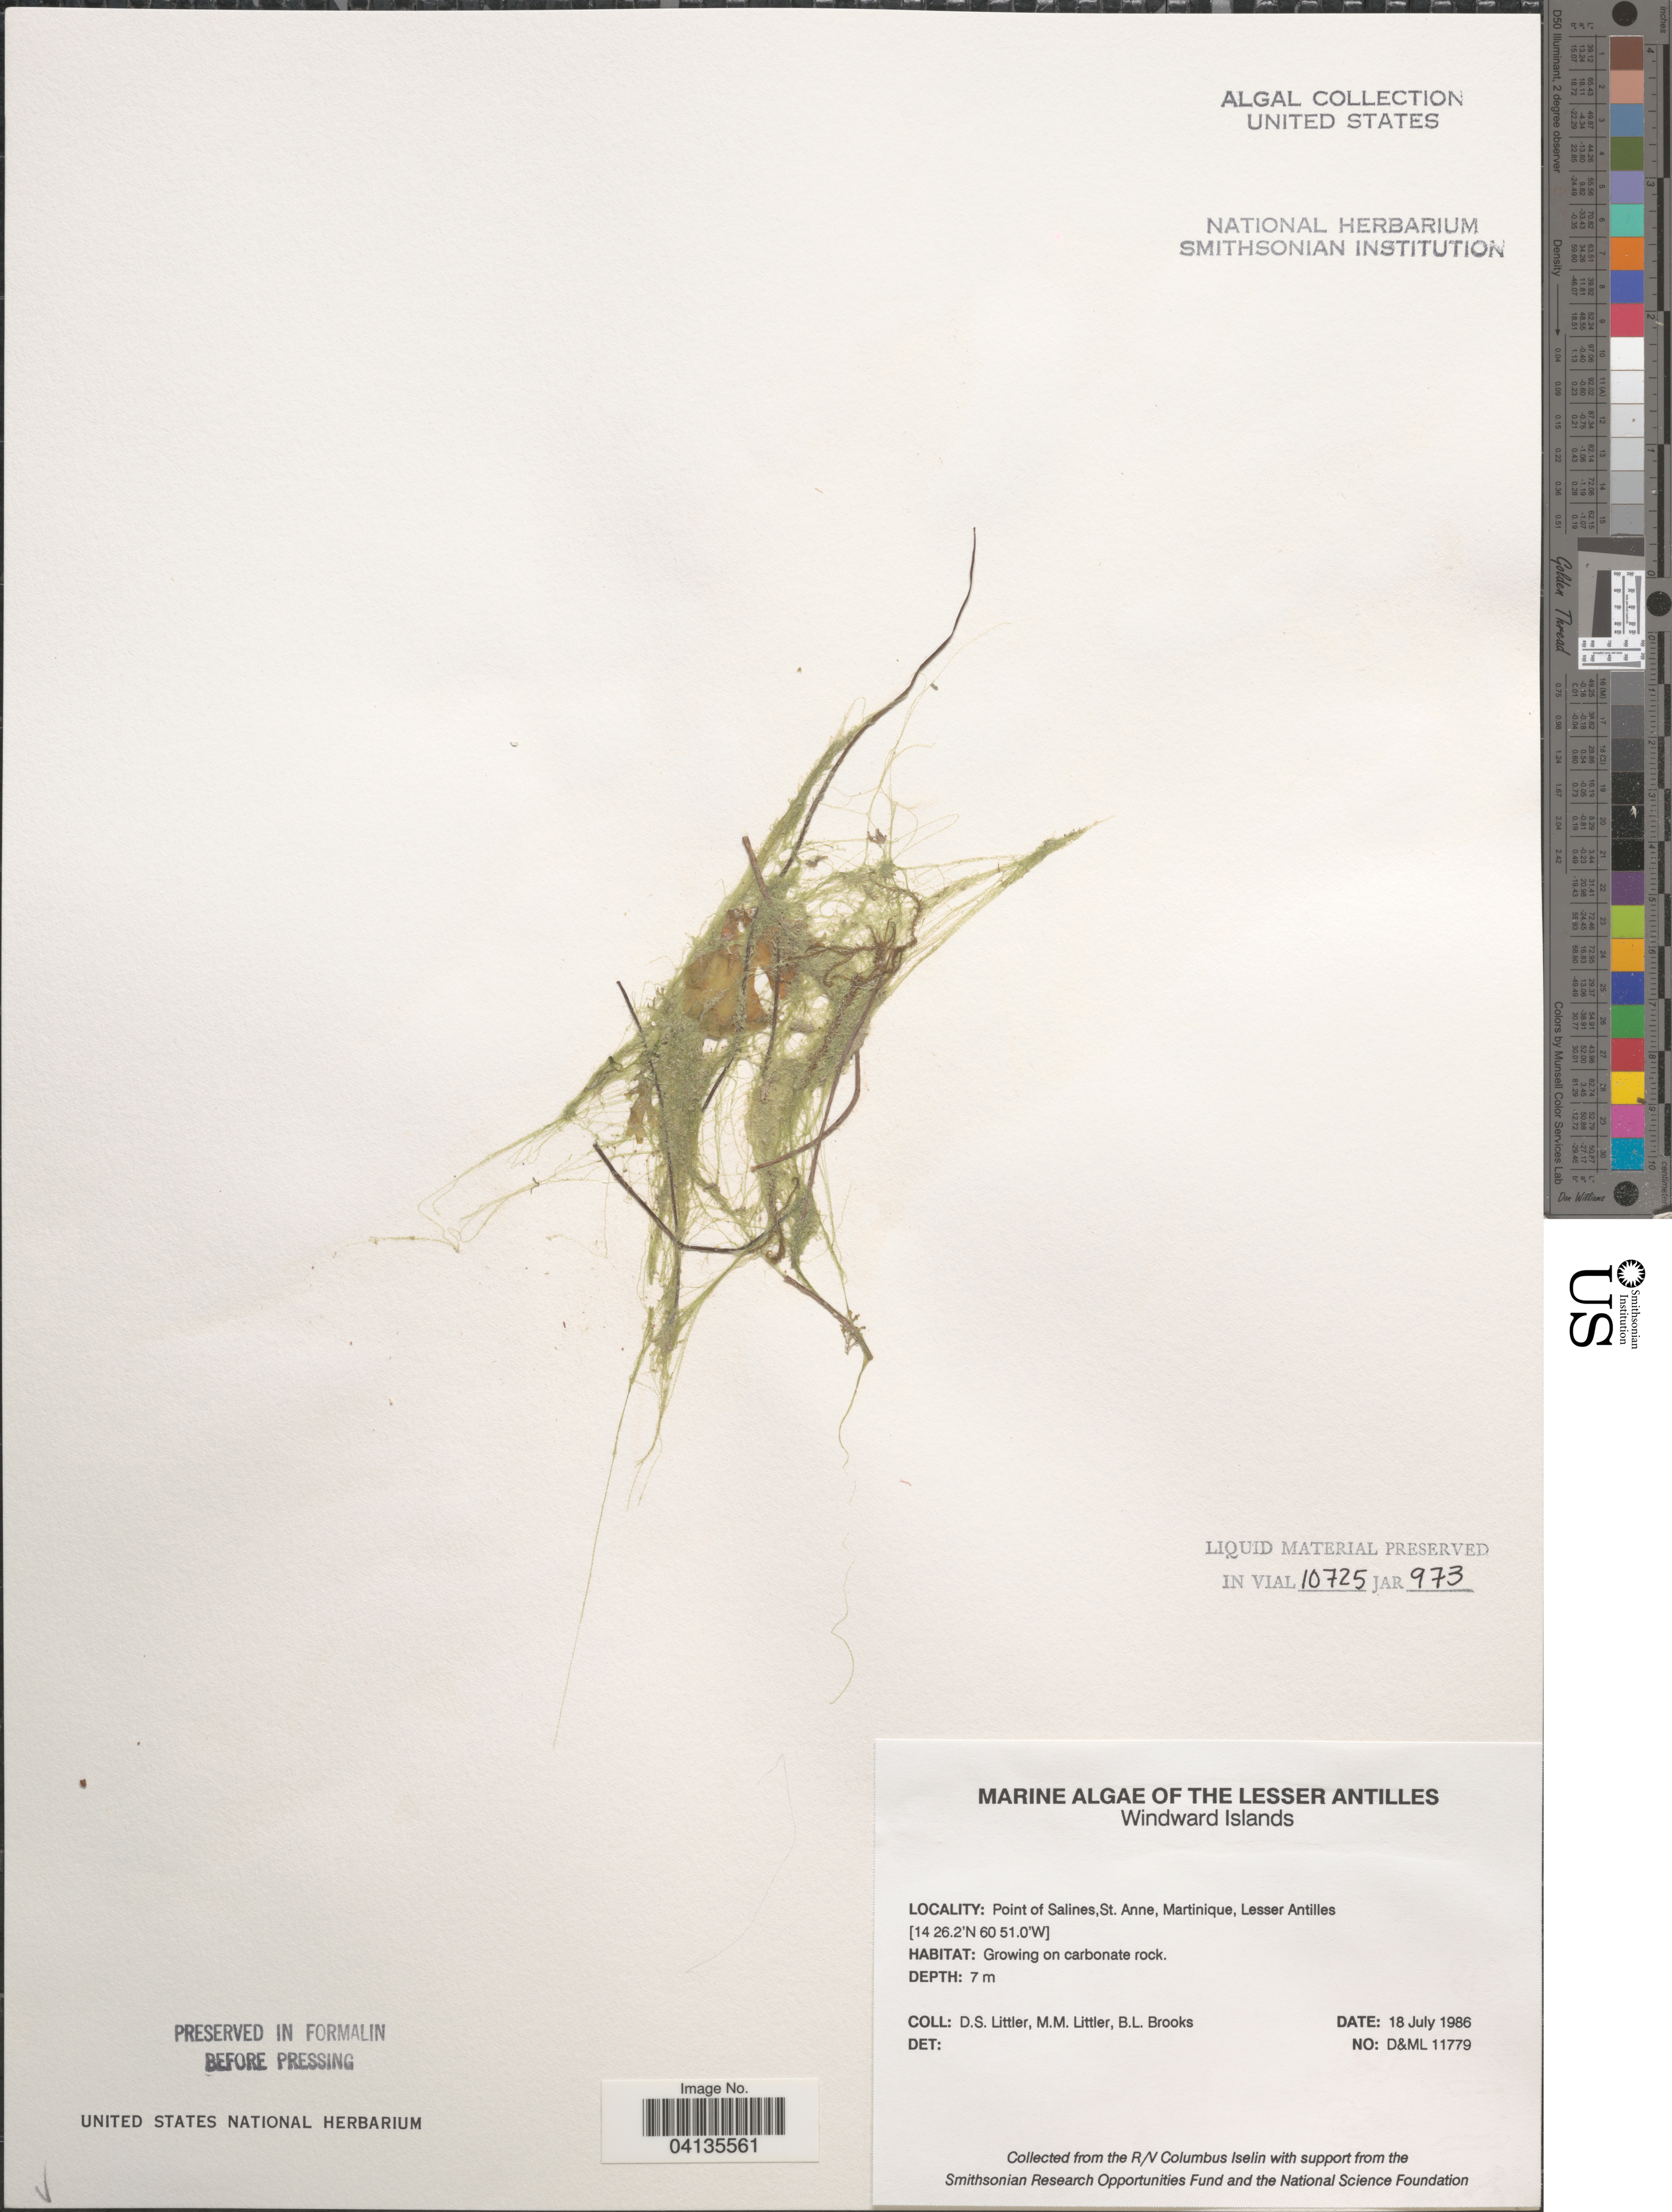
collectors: D. S. Littler & B. Brooks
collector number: D&ML11779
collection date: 1986-07-18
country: Martinique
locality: The Lesser Antilles. Windward Islands. Point of Salines, St. Anne, Lesser Antilles.